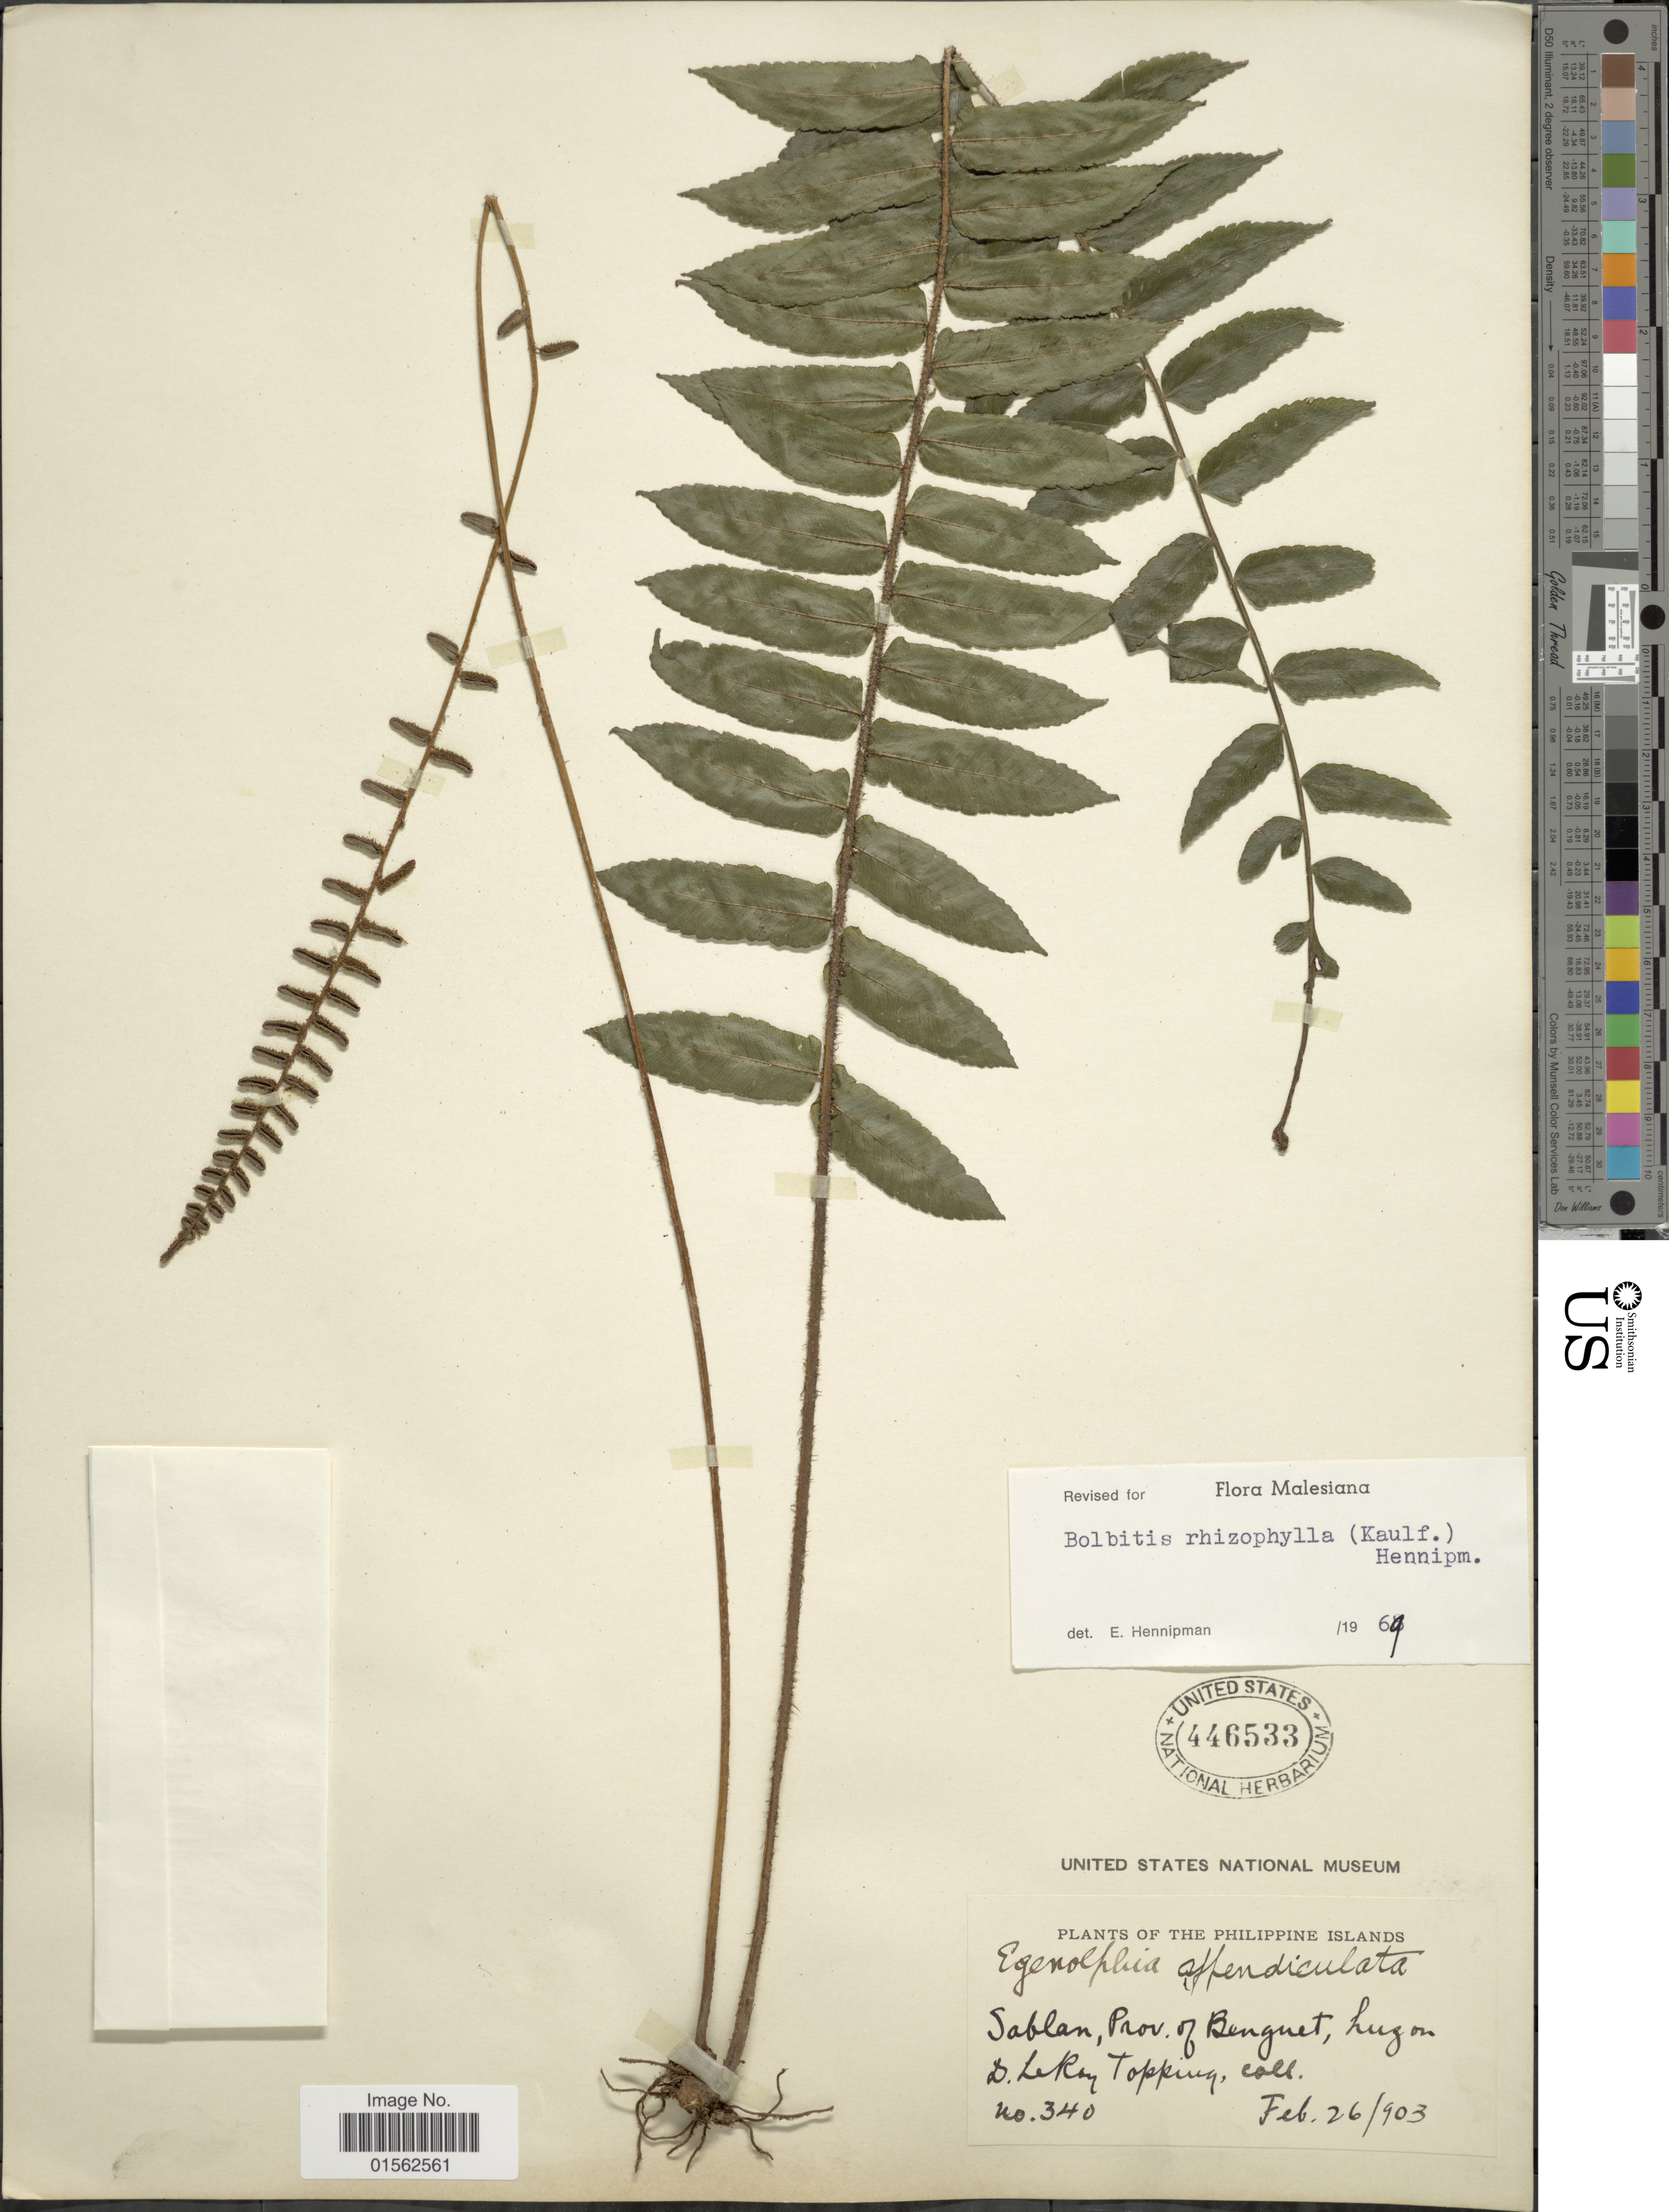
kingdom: Plantae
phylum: Tracheophyta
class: Polypodiopsida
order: Polypodiales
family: Dryopteridaceae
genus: Bolbitis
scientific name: Bolbitis rhizophylla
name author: (Kaulf.) Hennipman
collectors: D. L. Topping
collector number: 340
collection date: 1903-02-26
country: Philippines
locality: Philippine Islands, Sablan, Prov. of Benguet, Luzon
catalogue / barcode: US 446533